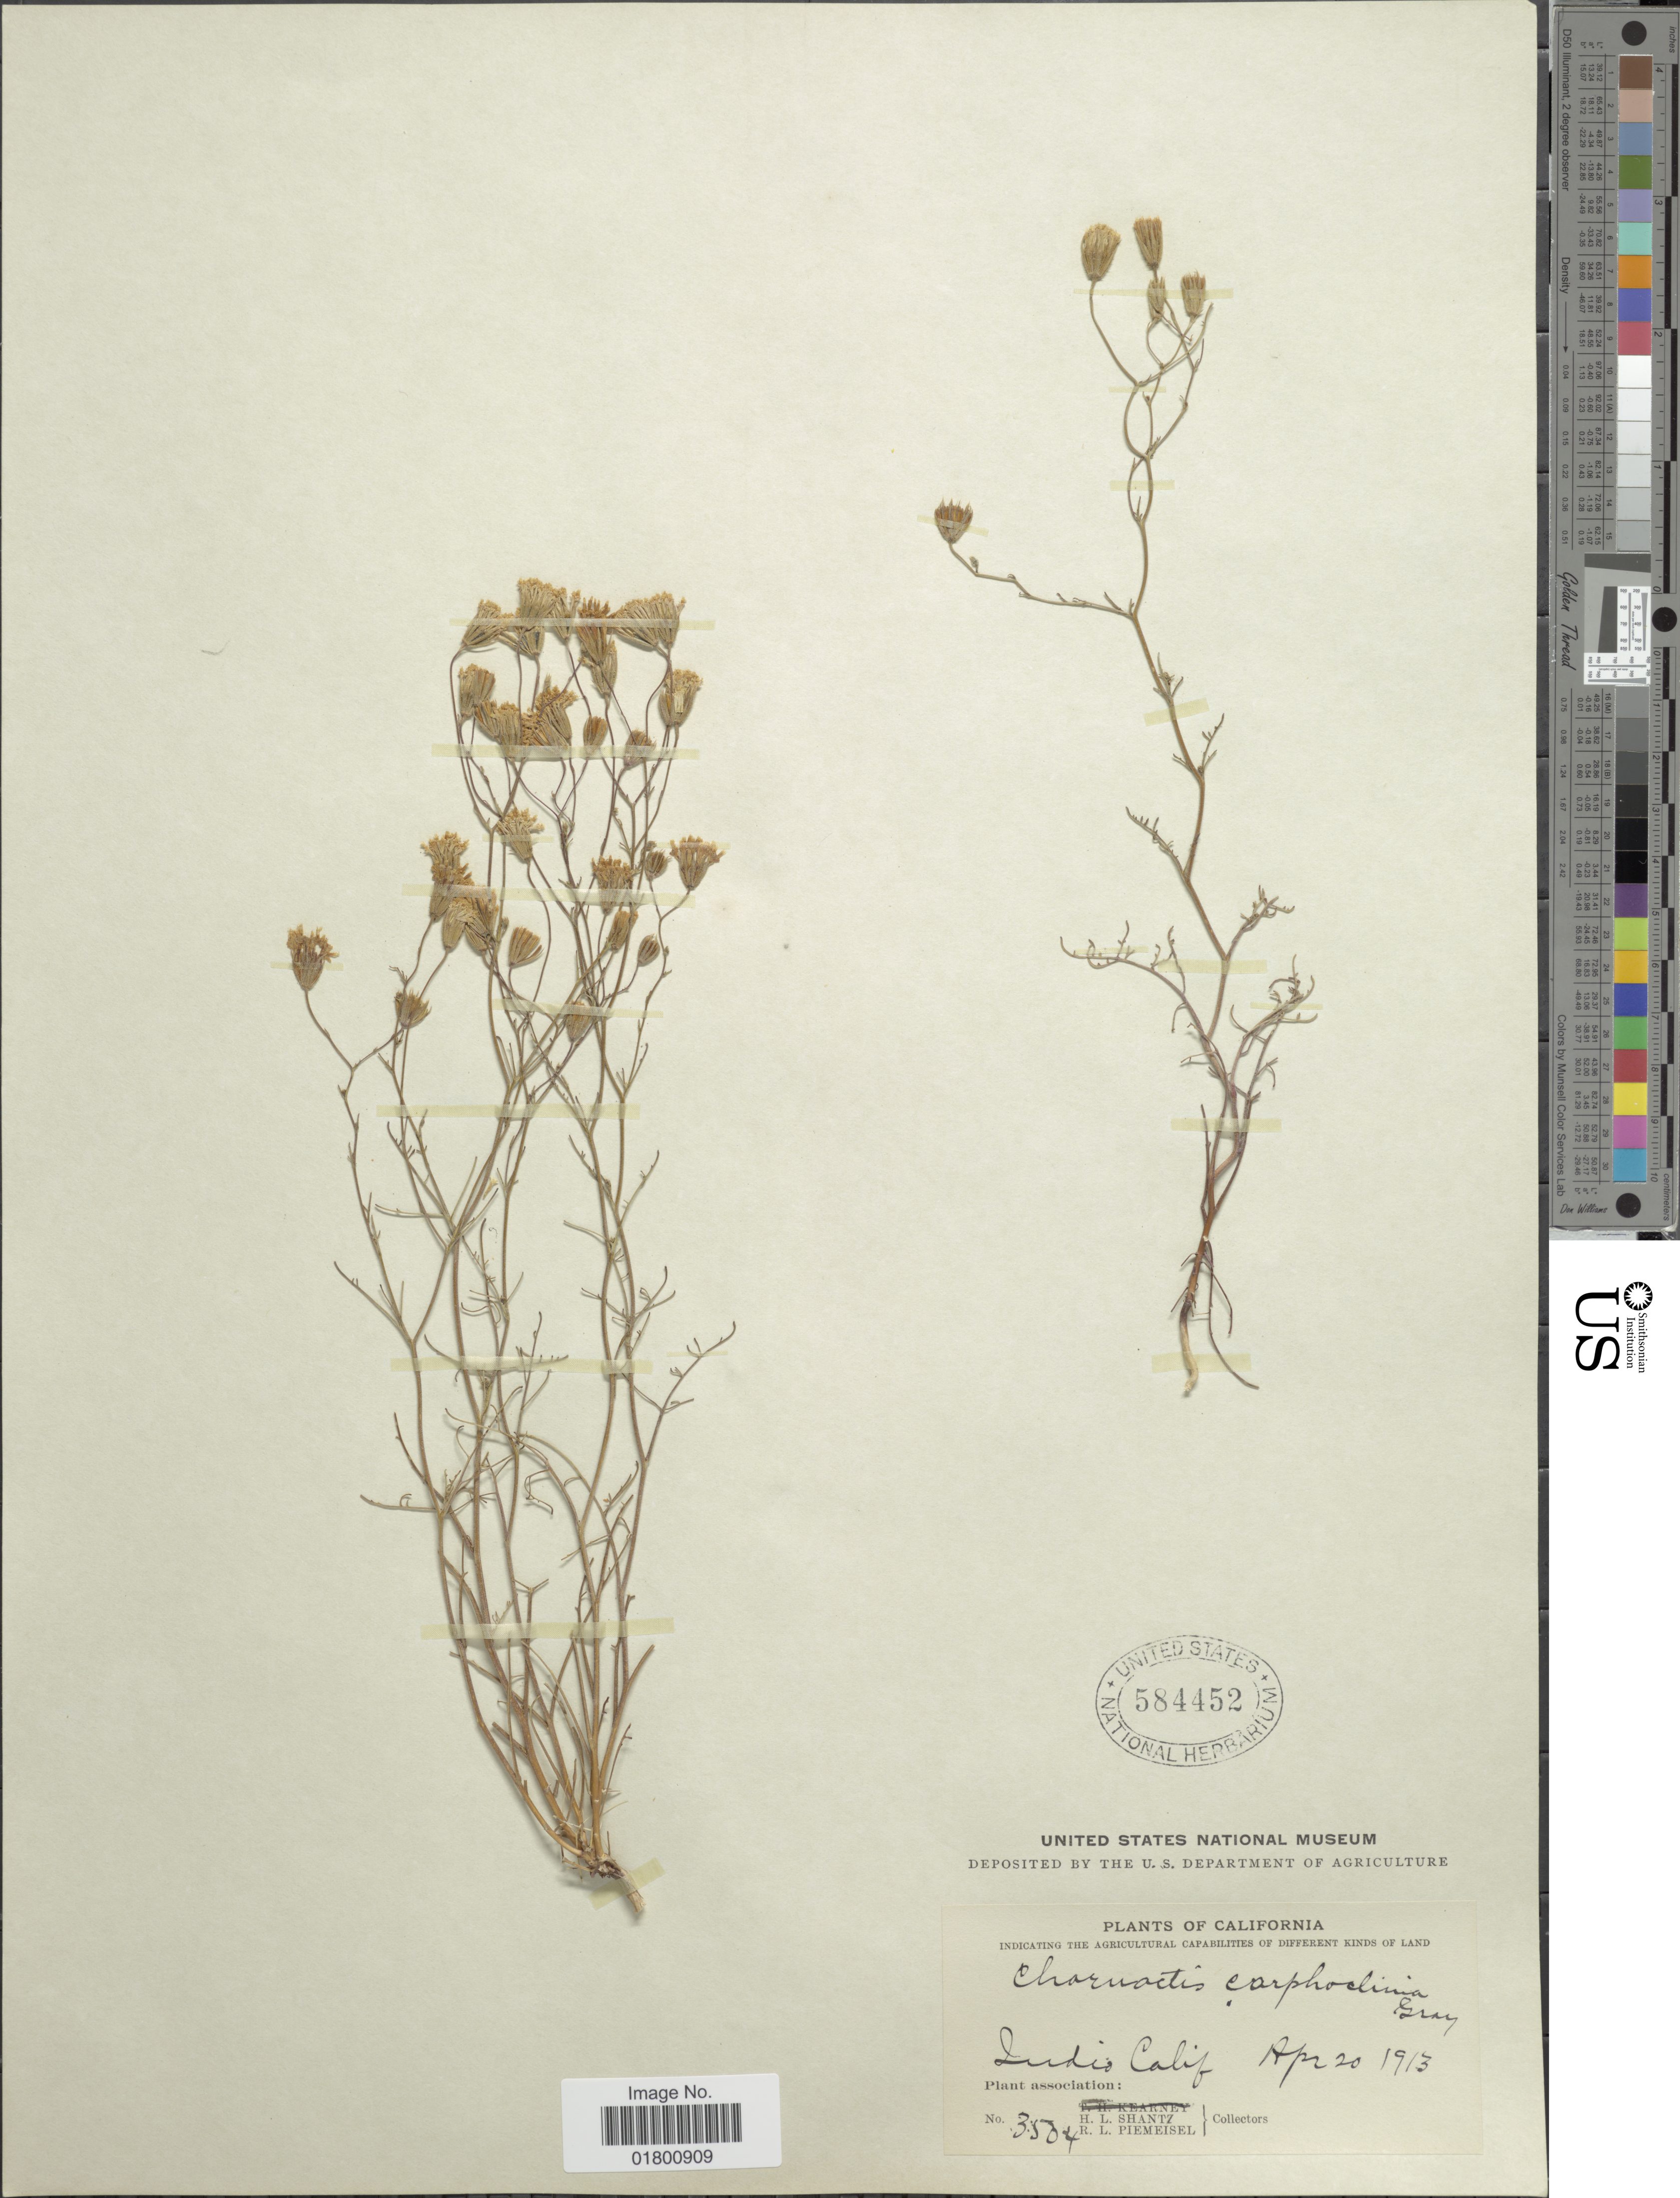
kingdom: Plantae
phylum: Tracheophyta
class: Magnoliopsida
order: Asterales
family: Asteraceae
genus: Chaenactis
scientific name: Chaenactis carphoclinia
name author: A. Gray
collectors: H. Shantz & R. L. Piemeisel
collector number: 3504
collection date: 1913-04-20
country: United States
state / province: California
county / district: Riverside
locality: Indio Calif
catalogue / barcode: US 584452